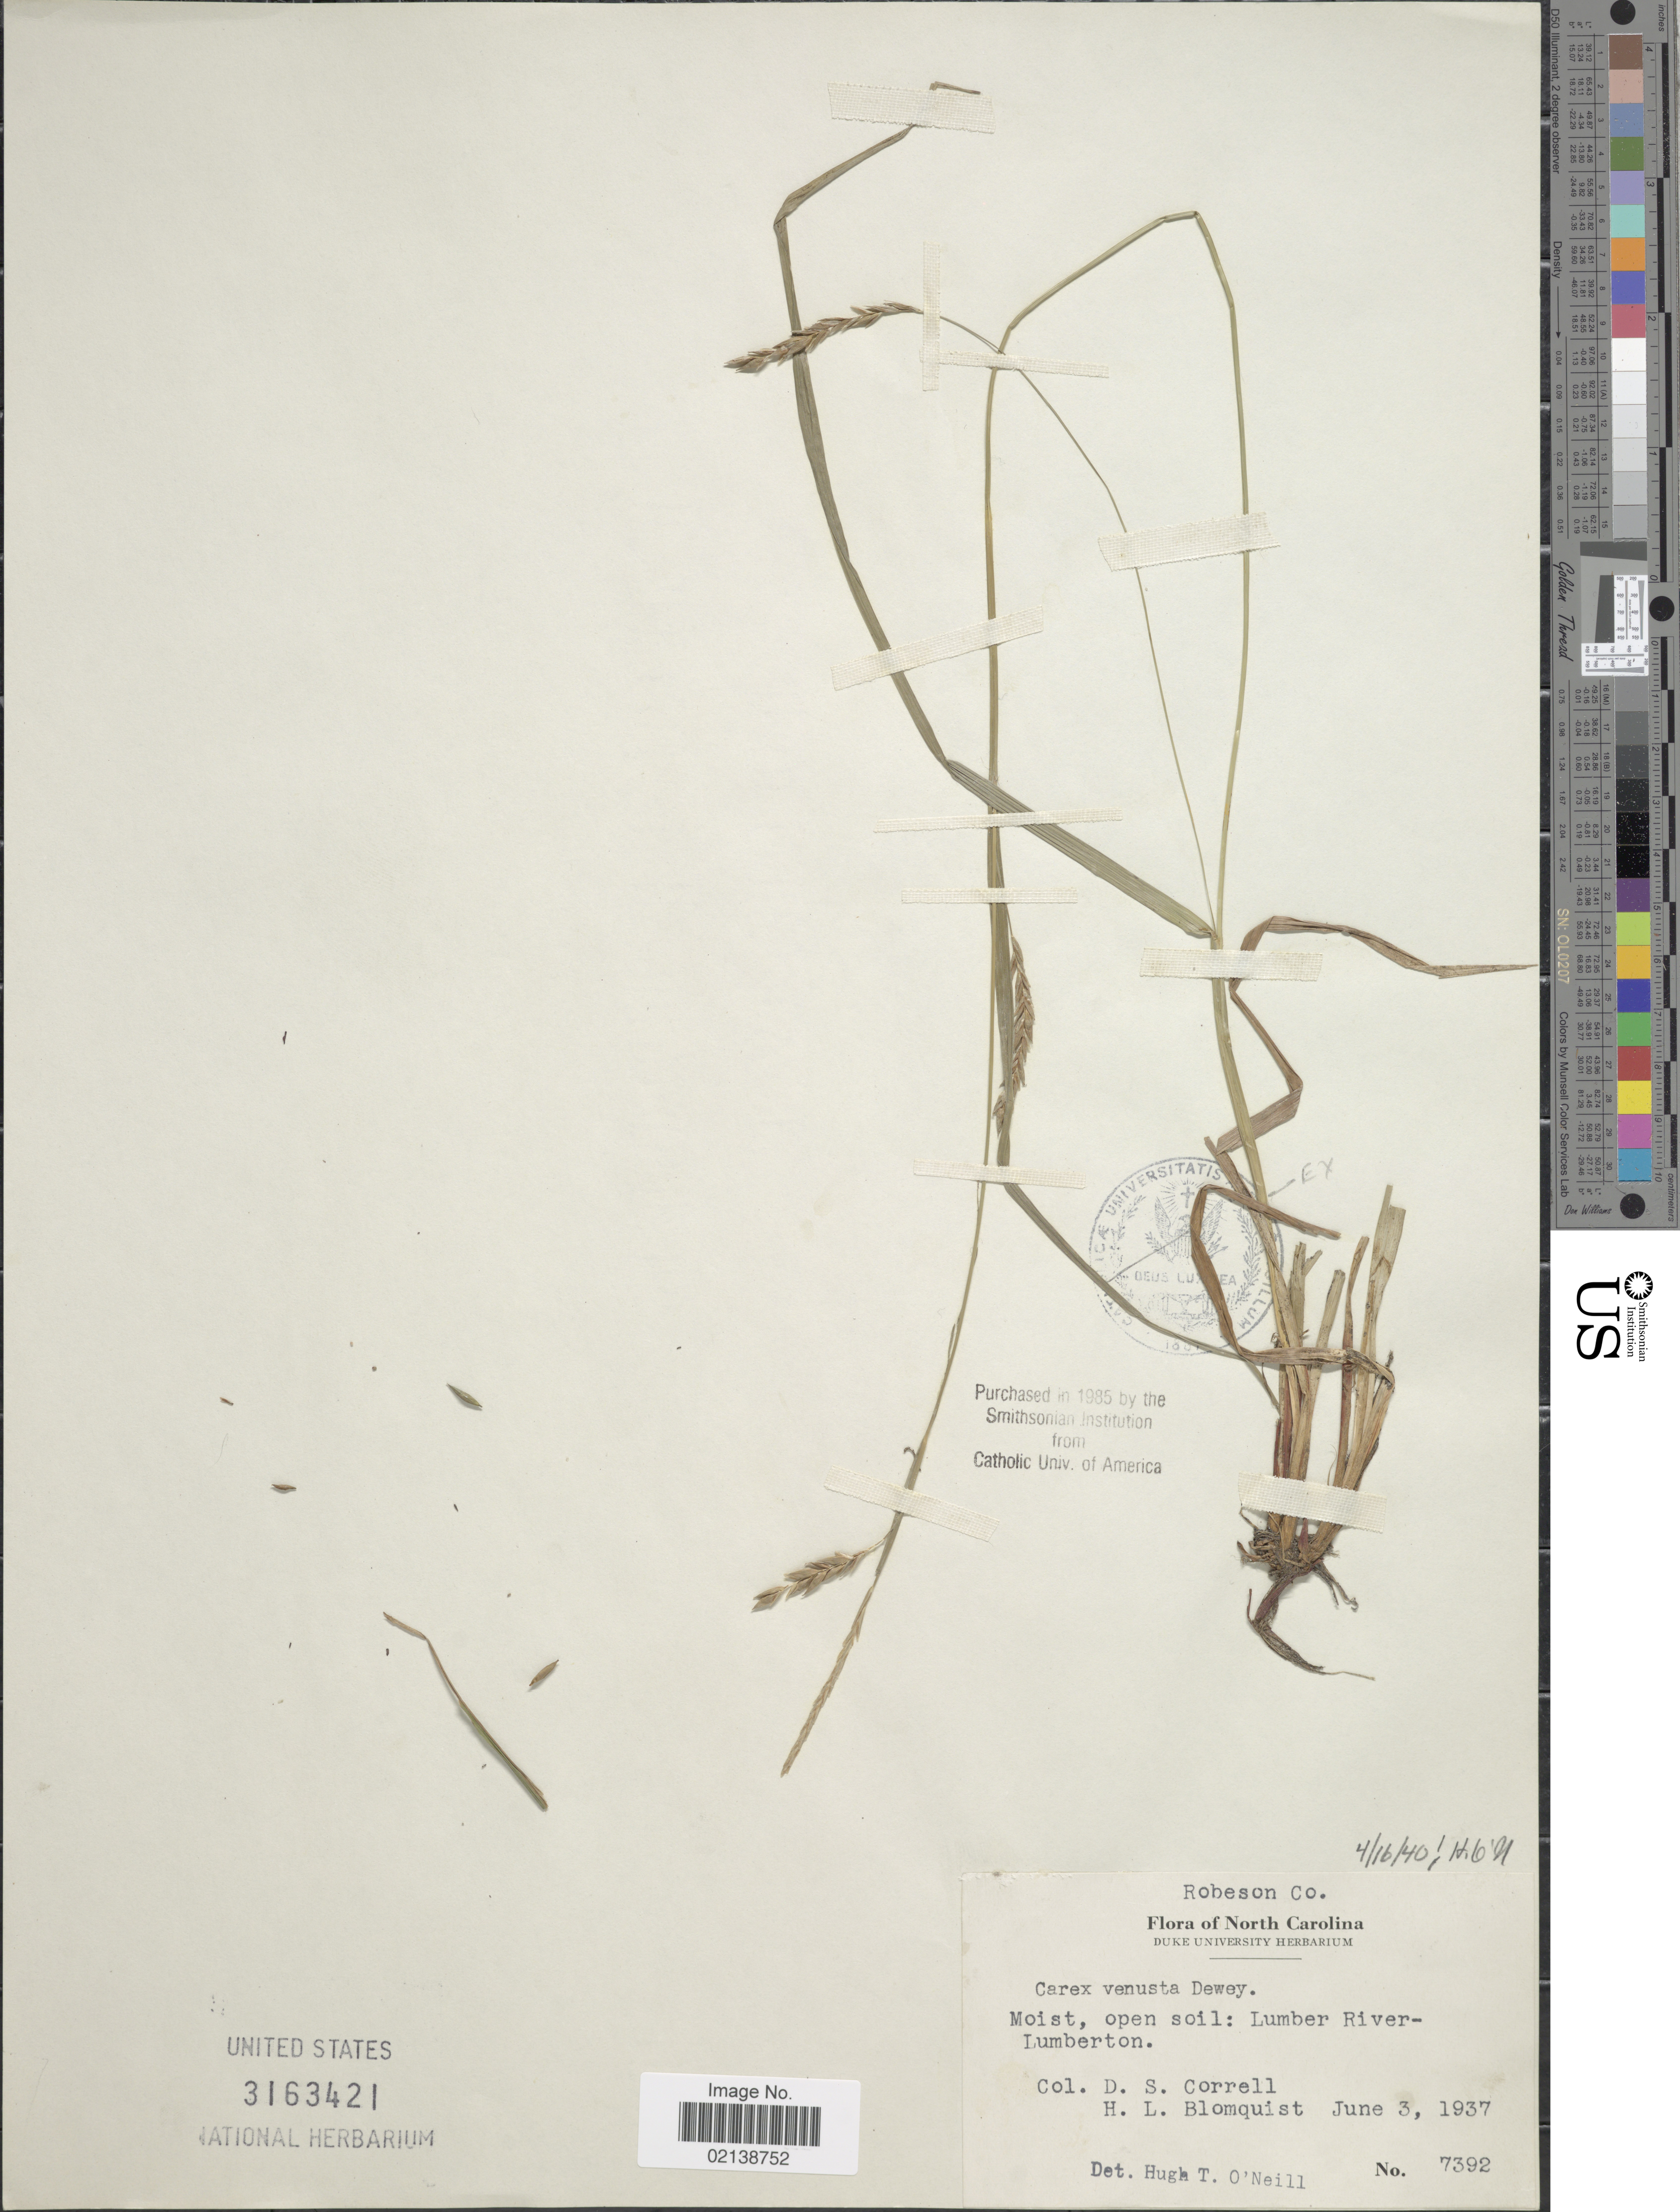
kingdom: Plantae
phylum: Tracheophyta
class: Liliopsida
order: Poales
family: Cyperaceae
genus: Carex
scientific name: Carex venusta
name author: Dewey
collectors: D. S. Correll & H. Blomquist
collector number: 7392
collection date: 1937-06-03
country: United States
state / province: North Carolina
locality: Robeson Co., Lumber River-Lumberton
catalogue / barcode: US 3163421